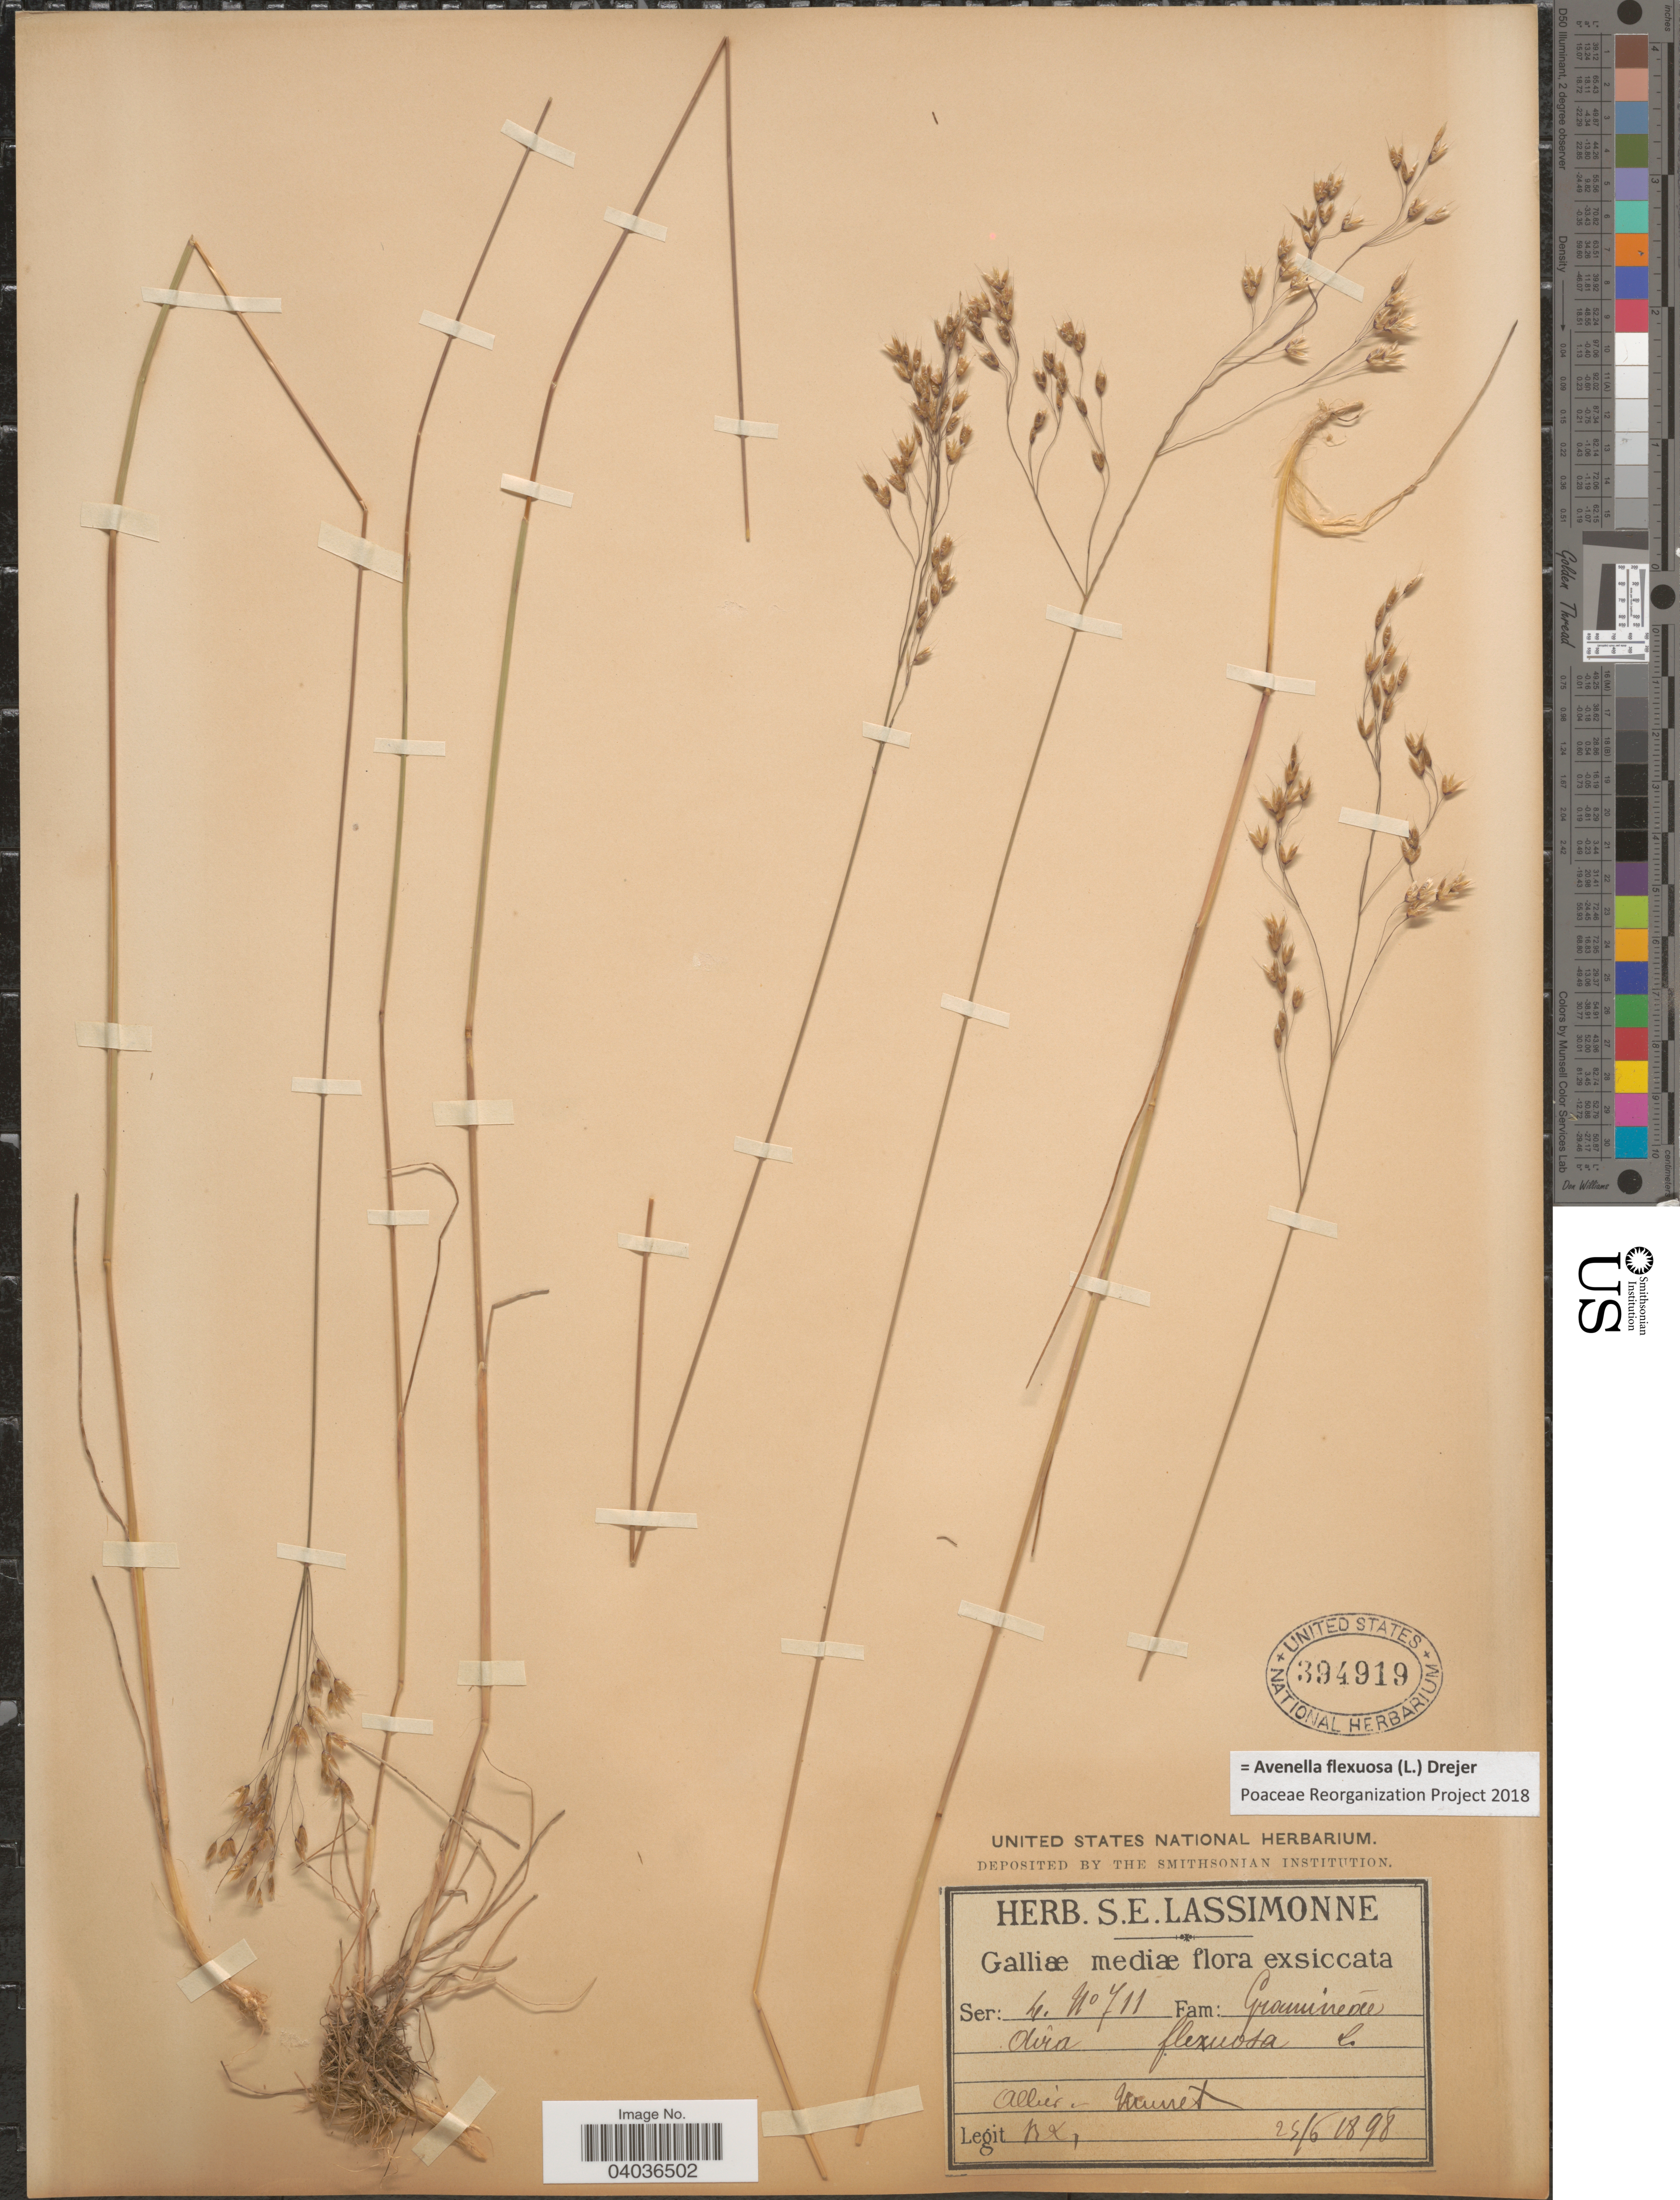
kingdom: Plantae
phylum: Tracheophyta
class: Liliopsida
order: Poales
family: Poaceae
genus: Avenella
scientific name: Avenella flexuosa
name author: (L.) Drejer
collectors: S. Lassimonne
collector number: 711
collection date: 1898-06-25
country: France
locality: Galliæ mediæ. Allier.-Munet.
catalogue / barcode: US 394919